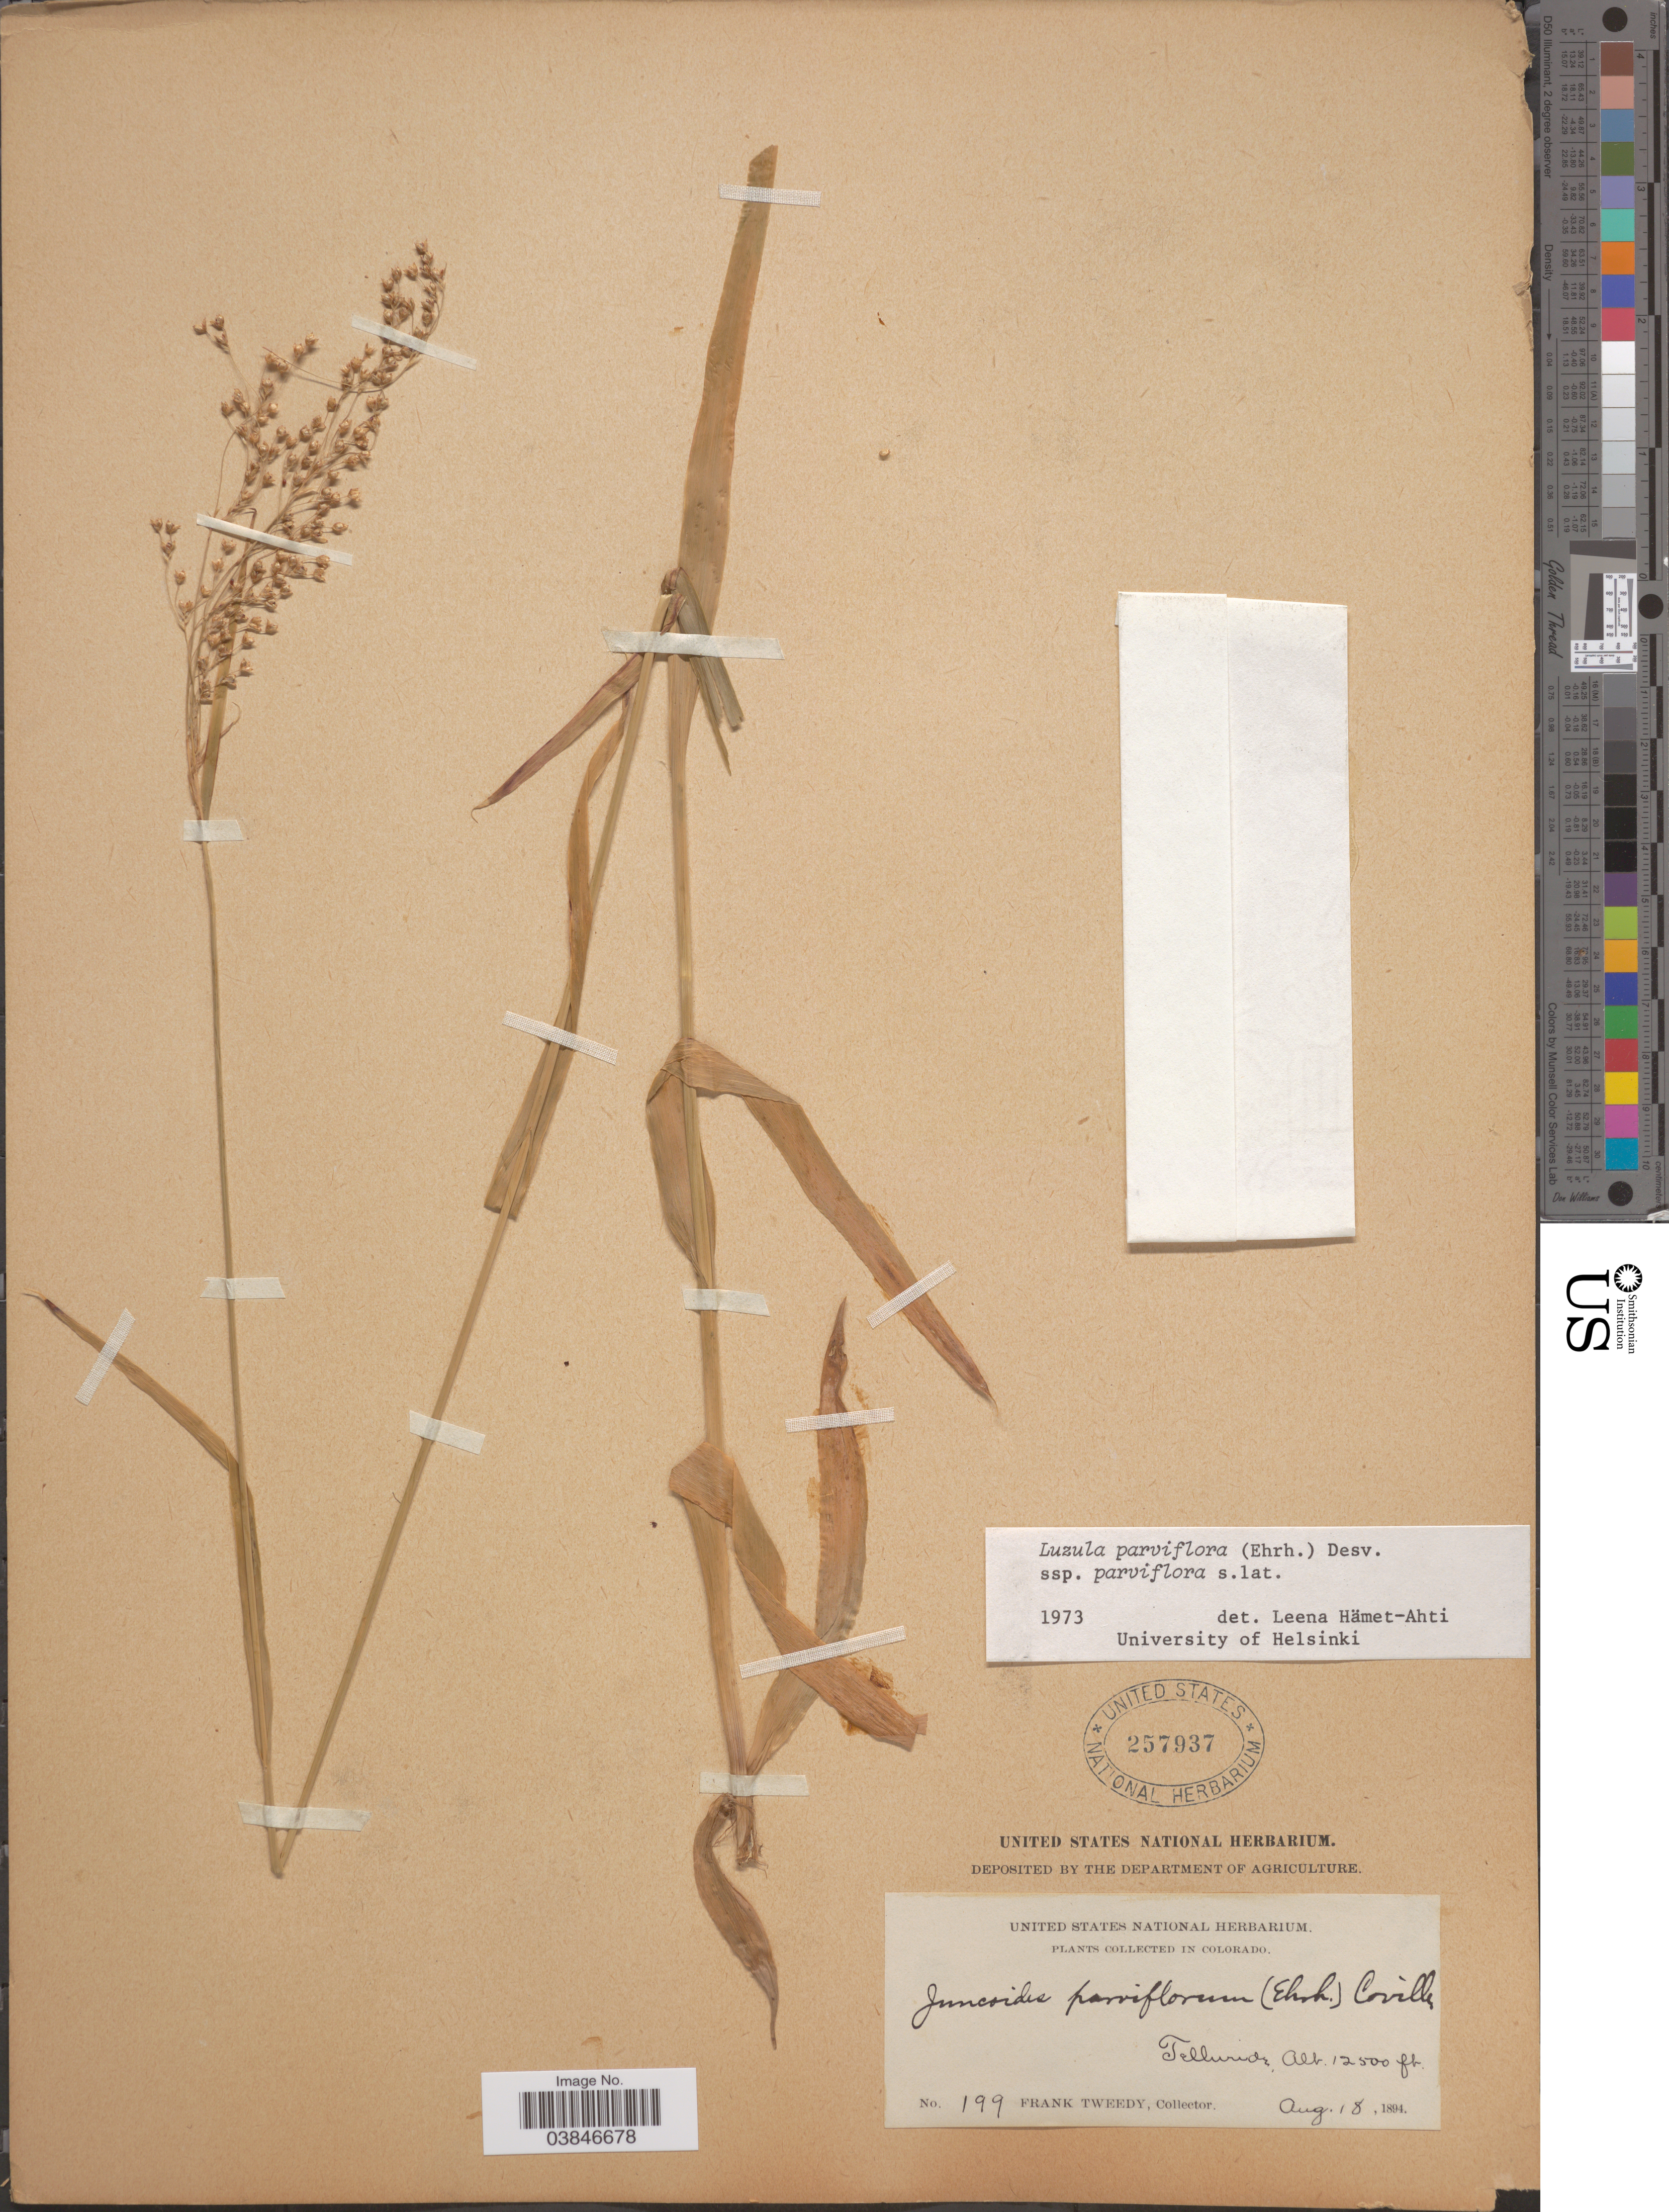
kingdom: Plantae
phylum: Tracheophyta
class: Liliopsida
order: Poales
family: Juncaceae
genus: Luzula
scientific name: Luzula parviflora subsp. parviflora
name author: (Ehrh.) Desv.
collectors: F. Tweedy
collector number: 199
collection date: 1894-08-18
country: United States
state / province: Colorado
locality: Telluride.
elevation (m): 3810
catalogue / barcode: US 257937